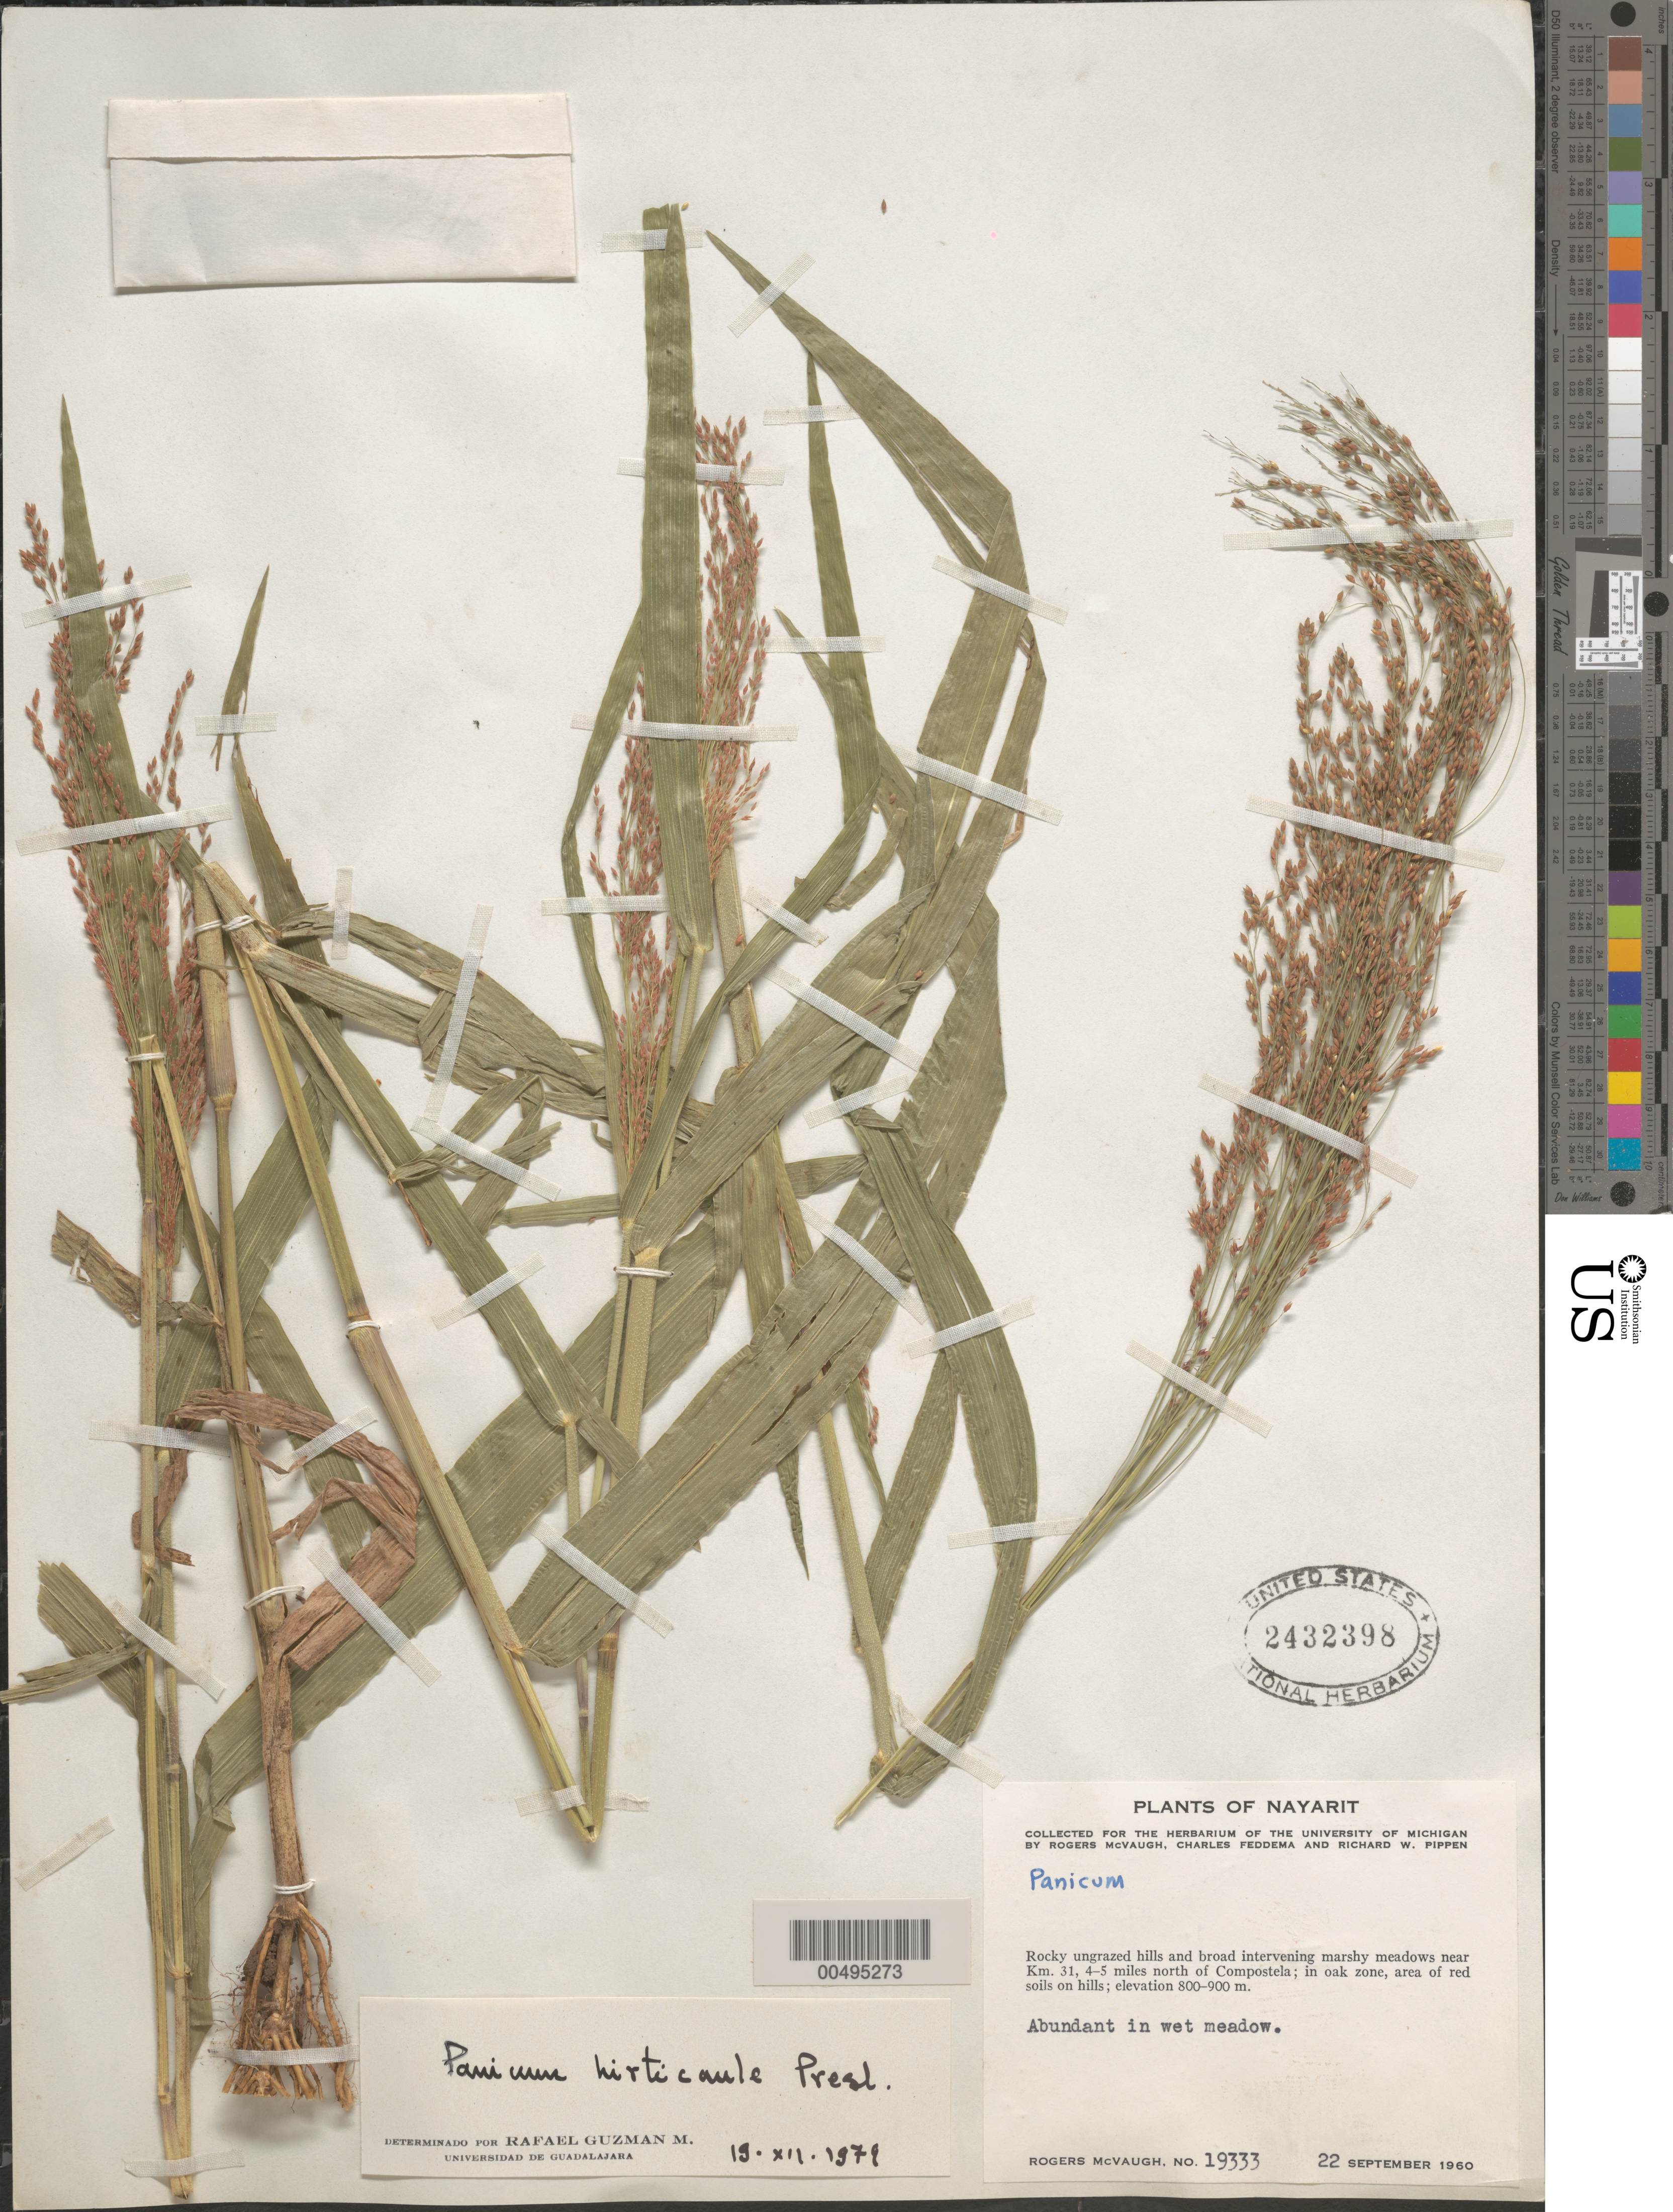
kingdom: Plantae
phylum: Tracheophyta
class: Liliopsida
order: Poales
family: Poaceae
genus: Panicum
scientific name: Panicum hirticaule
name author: J. Presl in C. Presl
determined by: Guzman-M., R.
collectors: R. McVaugh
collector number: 19333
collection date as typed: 22 Sep 1960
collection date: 1960-09-22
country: Mexico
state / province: Nayarit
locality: Near Km 31, 4-5 mi N of Compostela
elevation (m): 800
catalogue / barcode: US 2432398